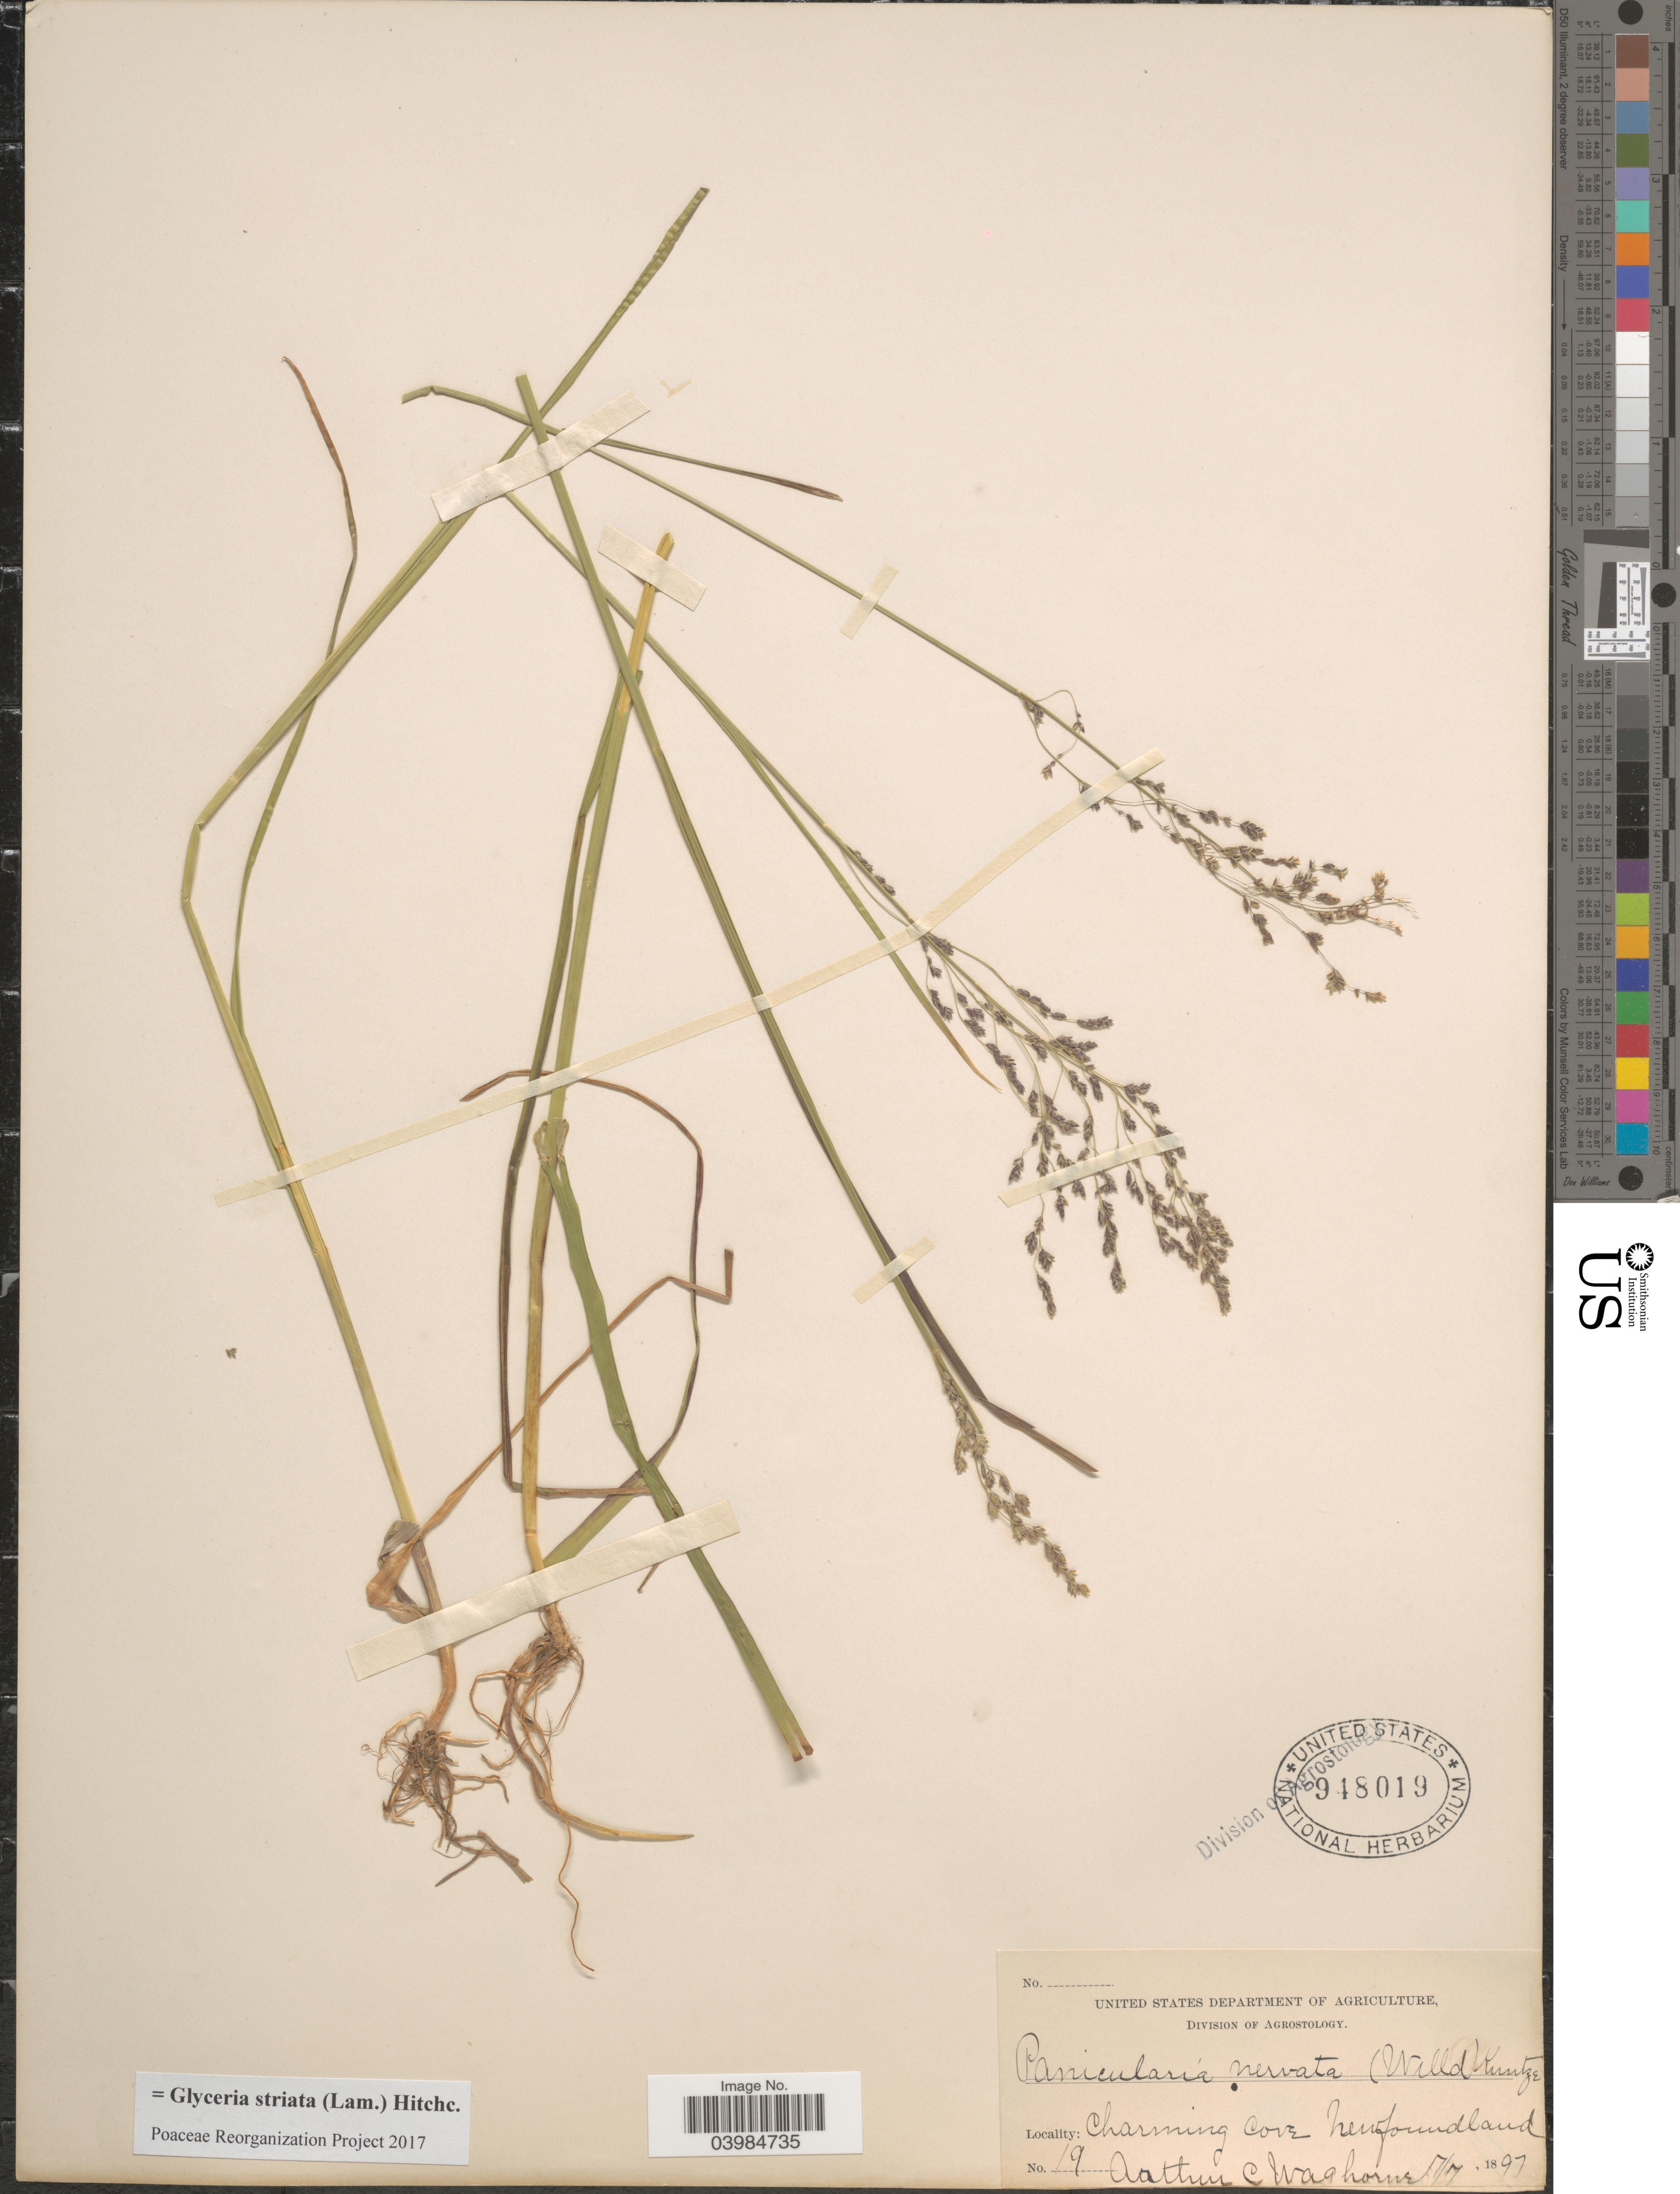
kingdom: Plantae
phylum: Tracheophyta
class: Liliopsida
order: Poales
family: Poaceae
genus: Glyceria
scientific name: Glyceria striata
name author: (Lam.) Hitchc.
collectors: A. Waghorne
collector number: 19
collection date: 1897-07-07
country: Canada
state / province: Newfoundland and Labrador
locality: Charming Cove.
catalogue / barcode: US 948019